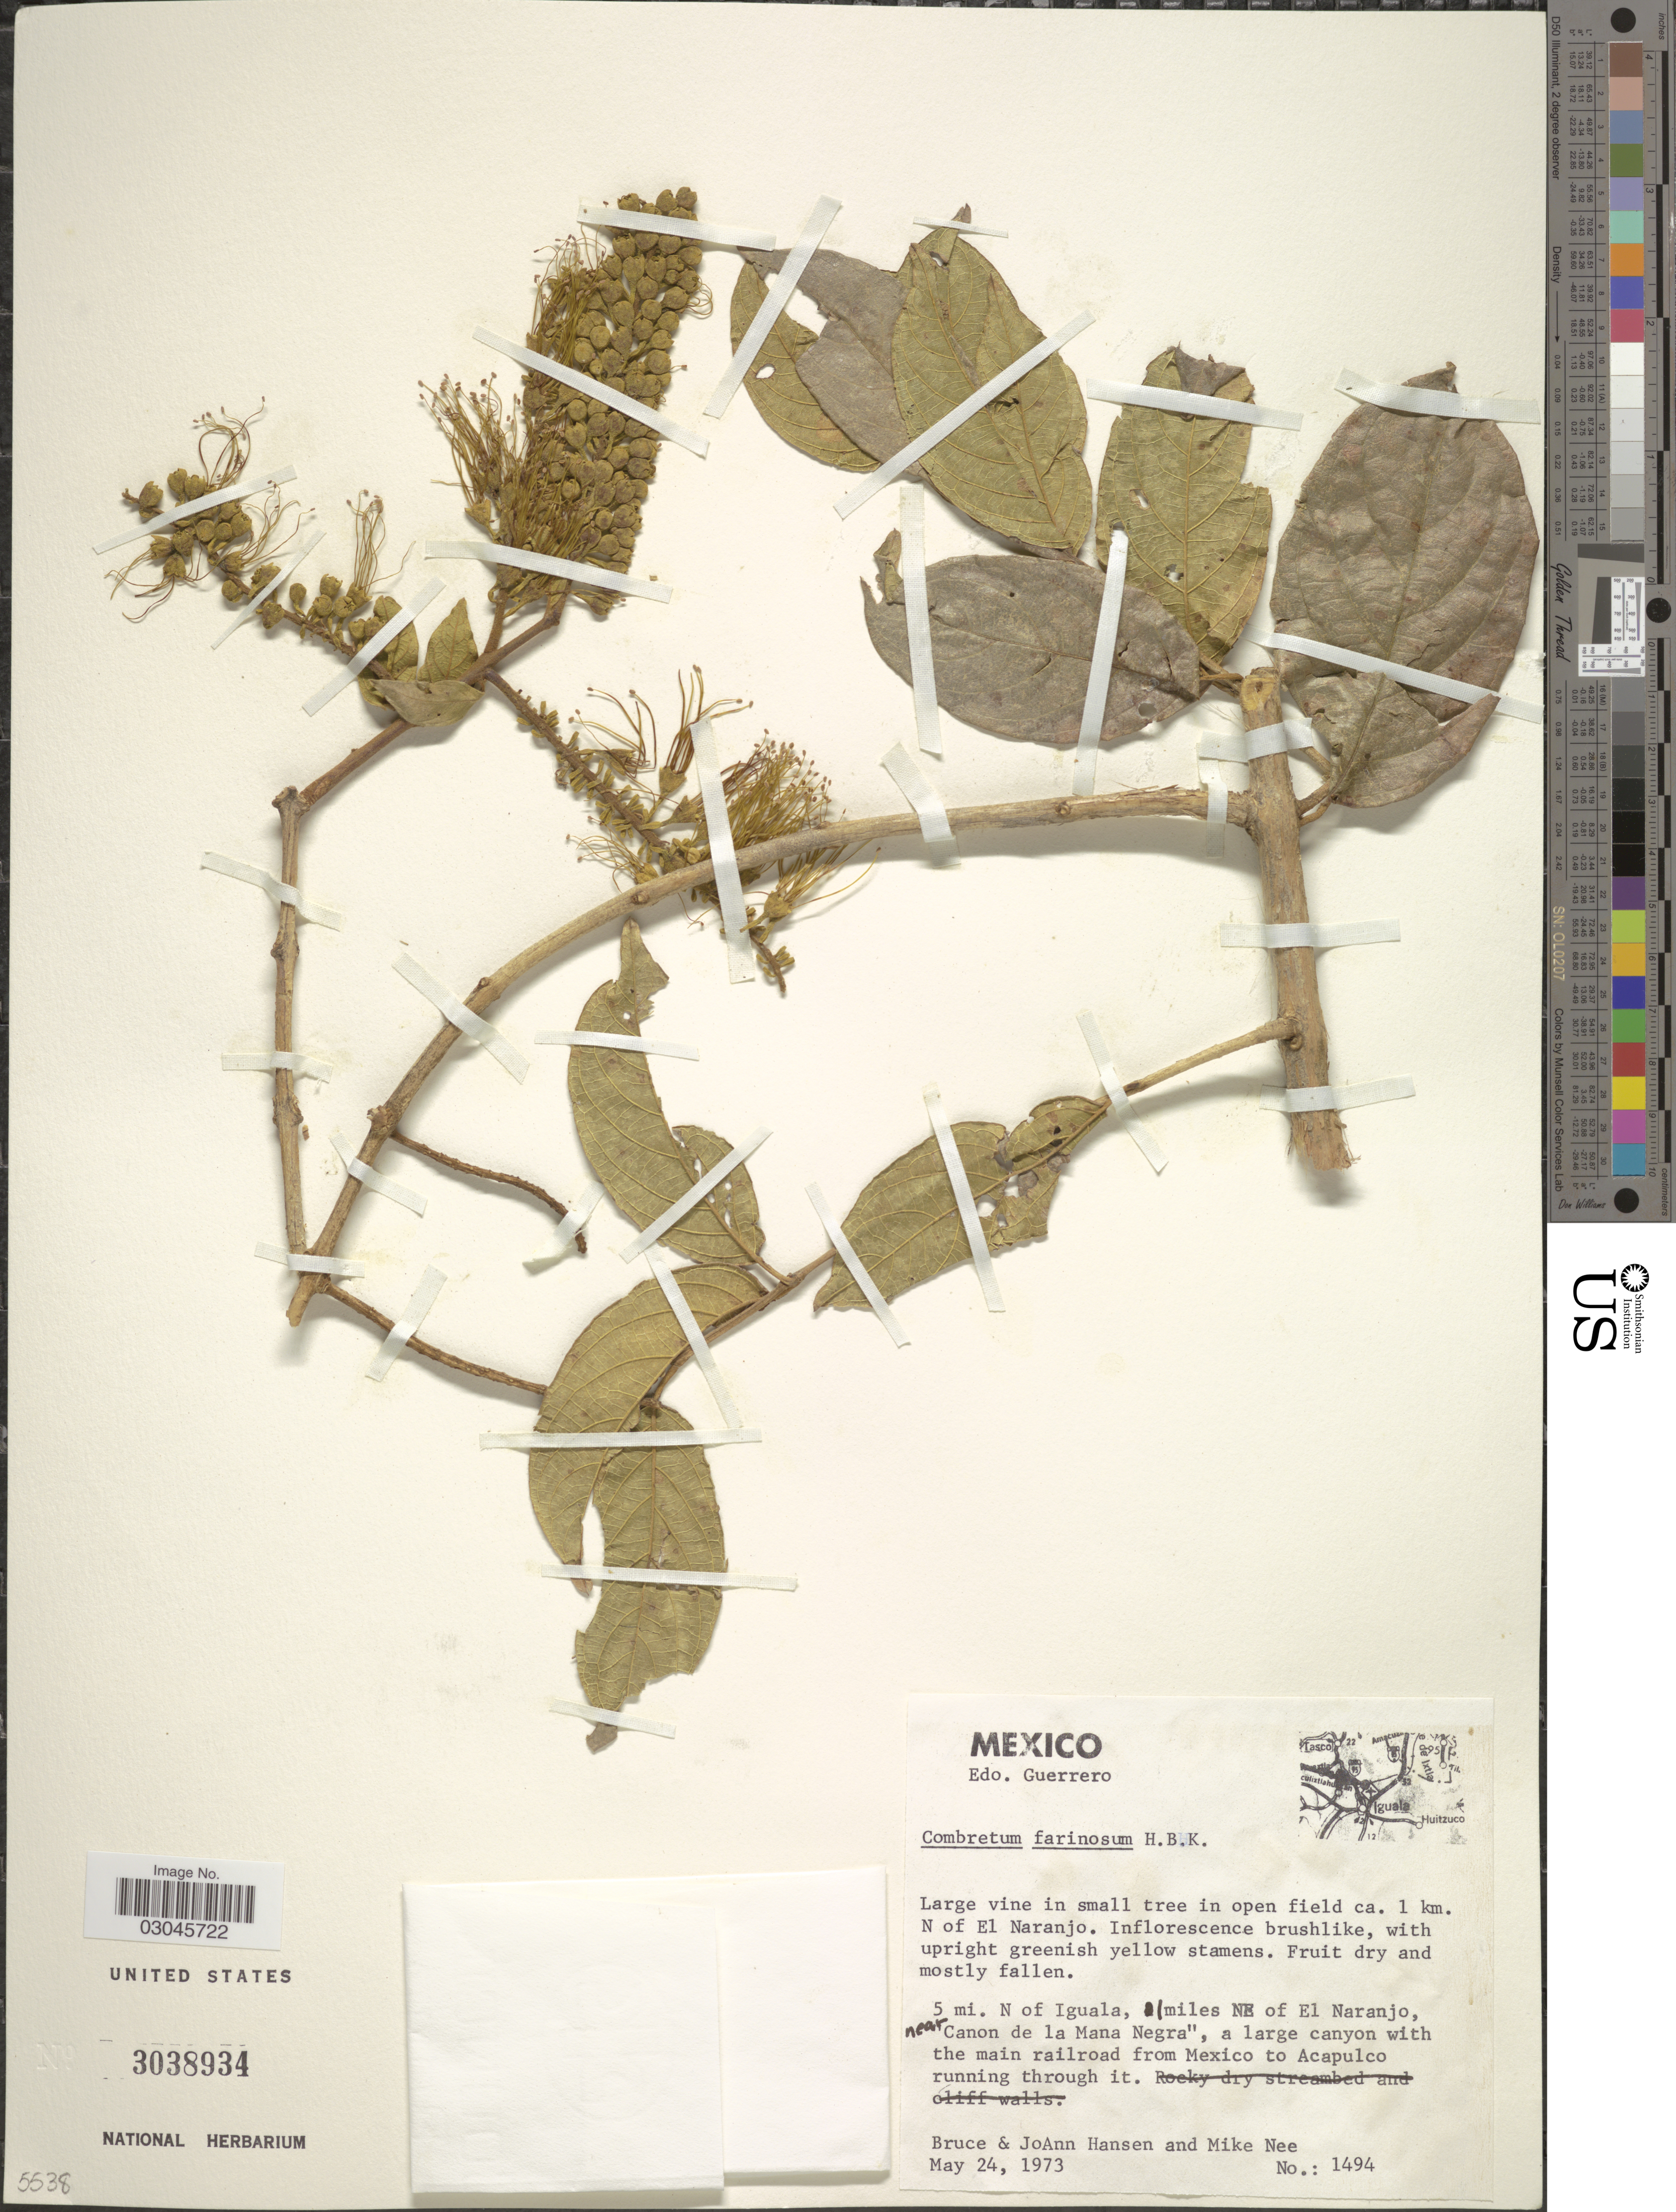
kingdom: Plantae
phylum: Tracheophyta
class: Magnoliopsida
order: Myrtales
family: Combretaceae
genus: Combretum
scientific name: Combretum fruticosum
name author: (Loefl.) Stuntz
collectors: B. Hansen, J. Hansen & M. Nee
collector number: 1494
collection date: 1973-05-24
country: Mexico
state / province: Guerrero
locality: Large vine in small tree in open field ca. 1 km. N of El Naranjo. 5 mi. N of Iguala, 1 miles NE of El Naranjo, near Canon de La Mana Negra, a large canyon with the main railroad from Mexico to Acapulco running through it.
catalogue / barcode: US 3038934